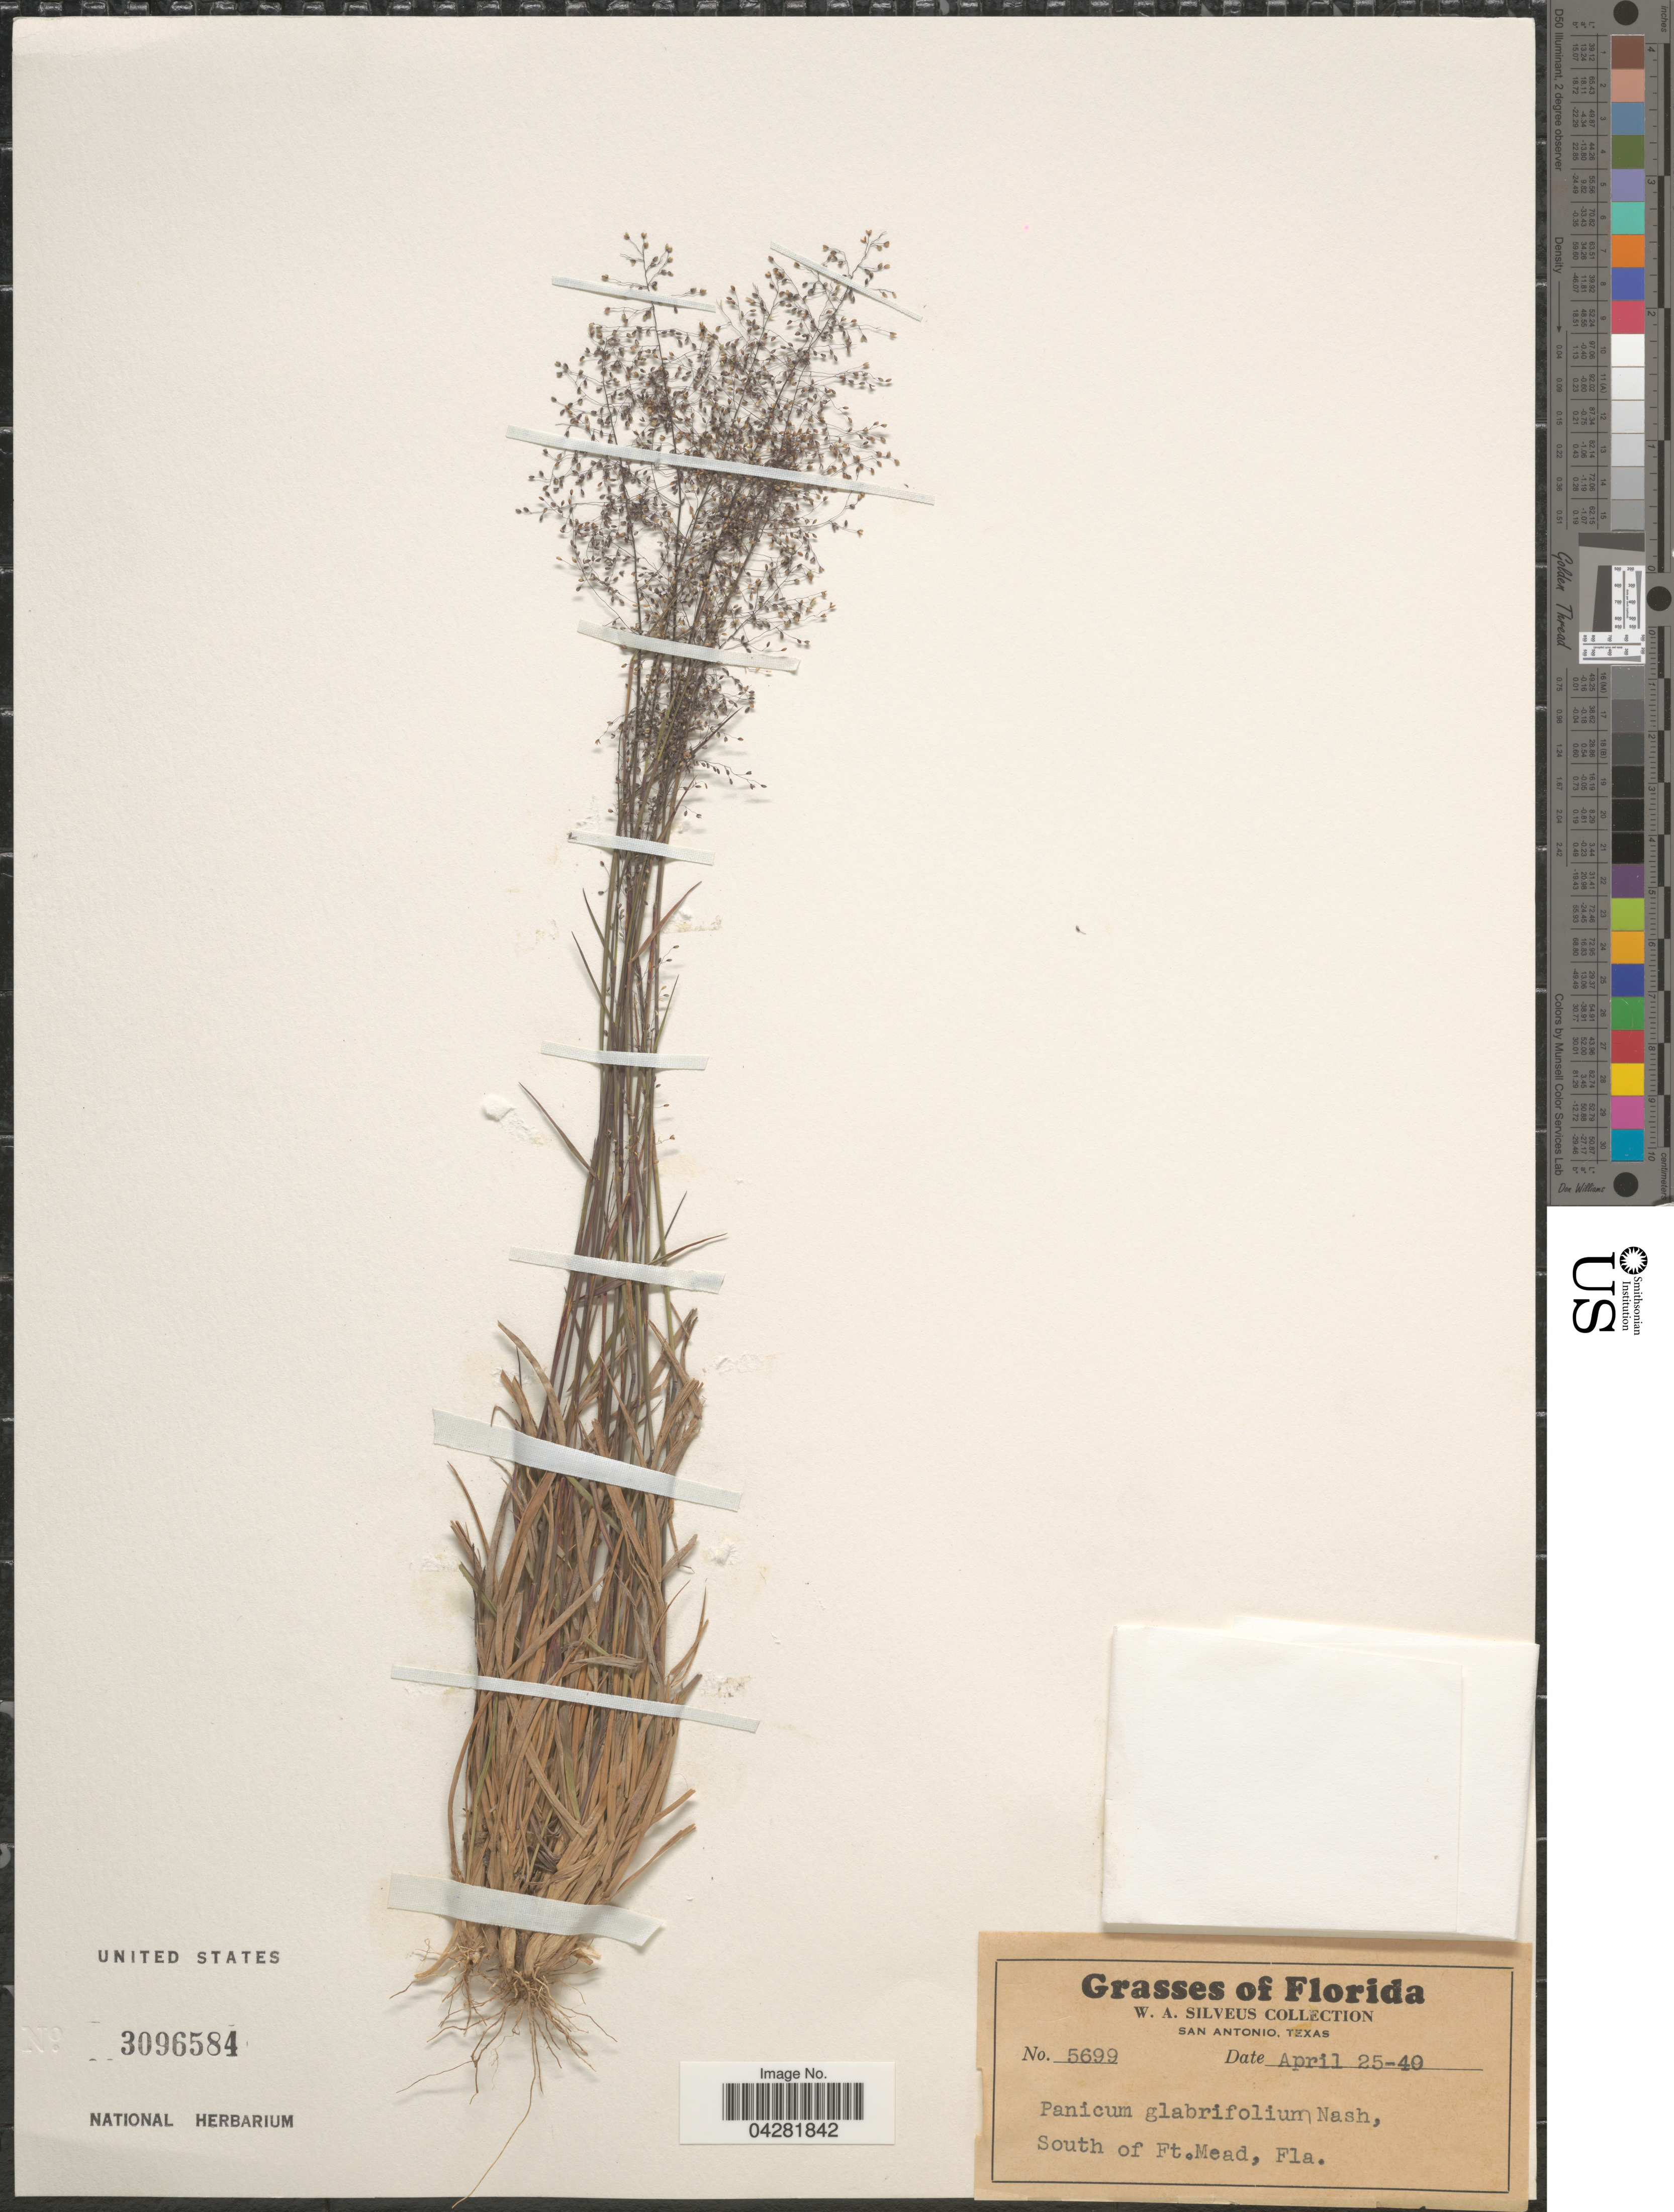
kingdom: Plantae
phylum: Tracheophyta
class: Liliopsida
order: Poales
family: Poaceae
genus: Dichanthelium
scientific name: Dichanthelium ensifolium var. ensifolium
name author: (Baldwin ex Elliot) Gould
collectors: W. Silveus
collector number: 5699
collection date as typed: Transcribed d/m/y: 25/4/40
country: United States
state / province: Florida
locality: South of Ft. Mead.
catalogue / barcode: US 3096584